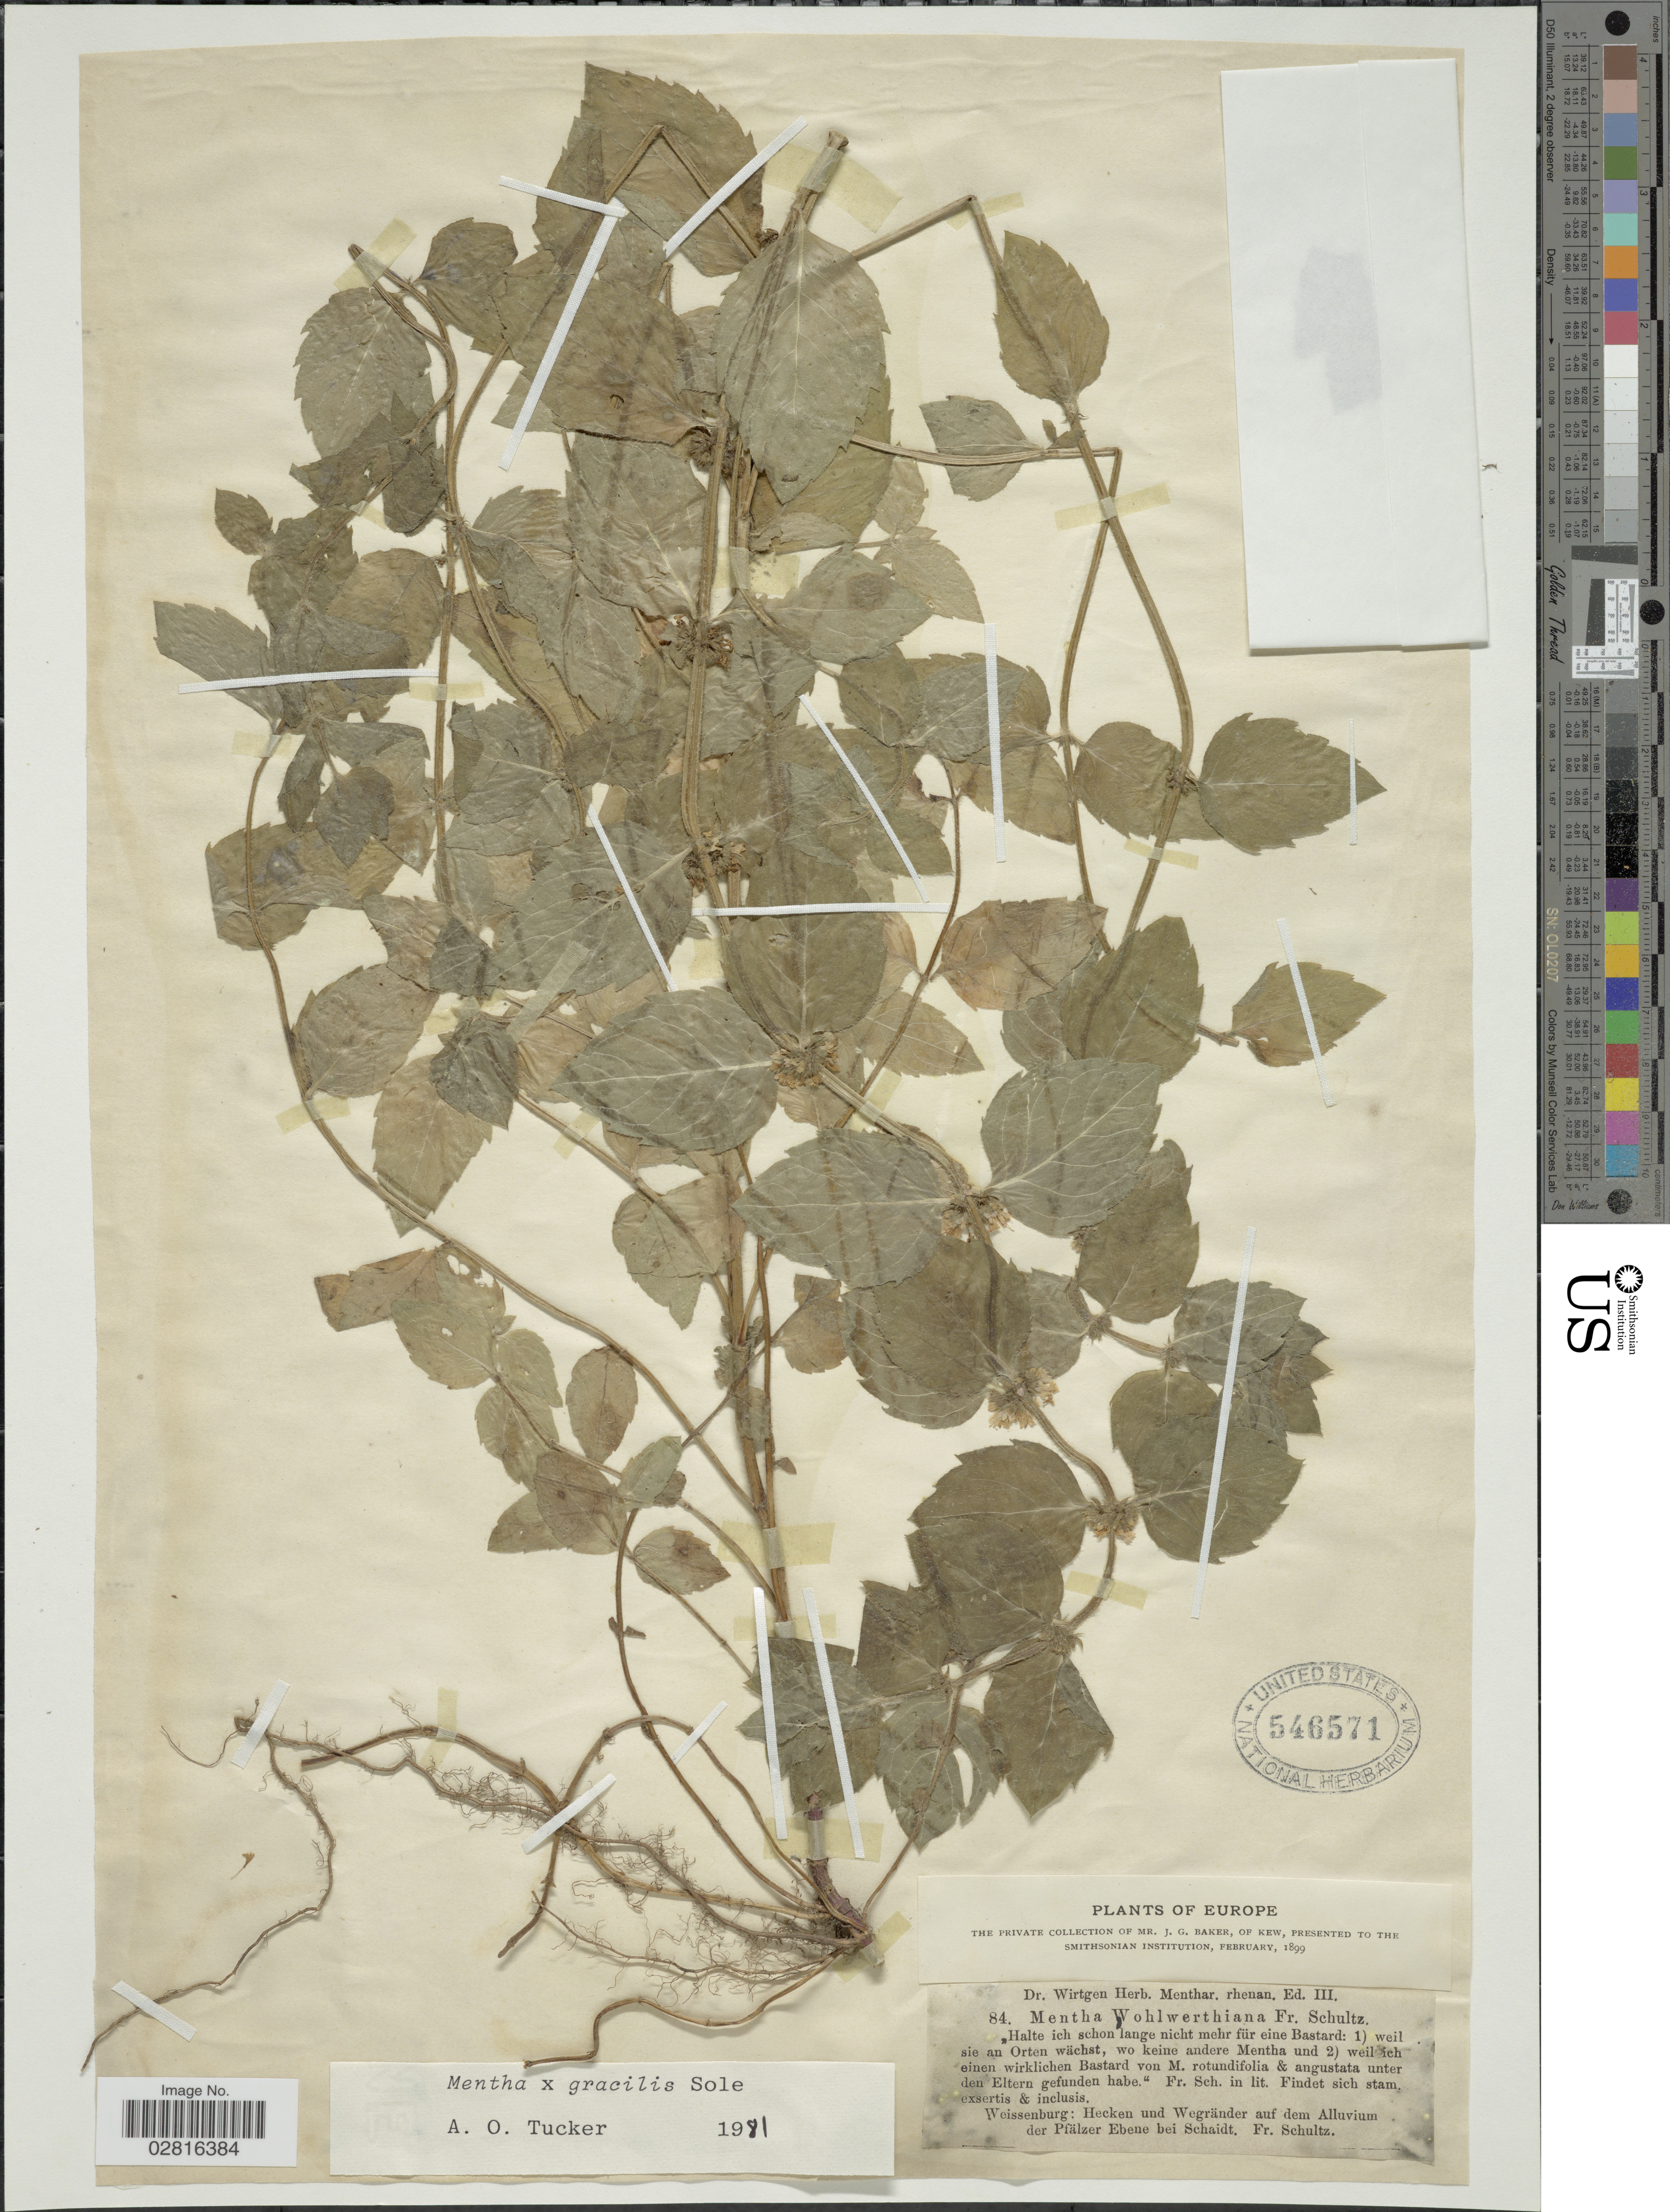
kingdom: Plantae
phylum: Tracheophyta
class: Magnoliopsida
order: Lamiales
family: Lamiaceae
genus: Mentha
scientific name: Mentha x gracilis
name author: Sole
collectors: F. Schultz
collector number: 84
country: Germany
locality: Weissenburg: Hecken und Wegränder auf dem Alluvium der Pfälzer Ebene bei Schaidt. Europe.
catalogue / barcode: US 546571